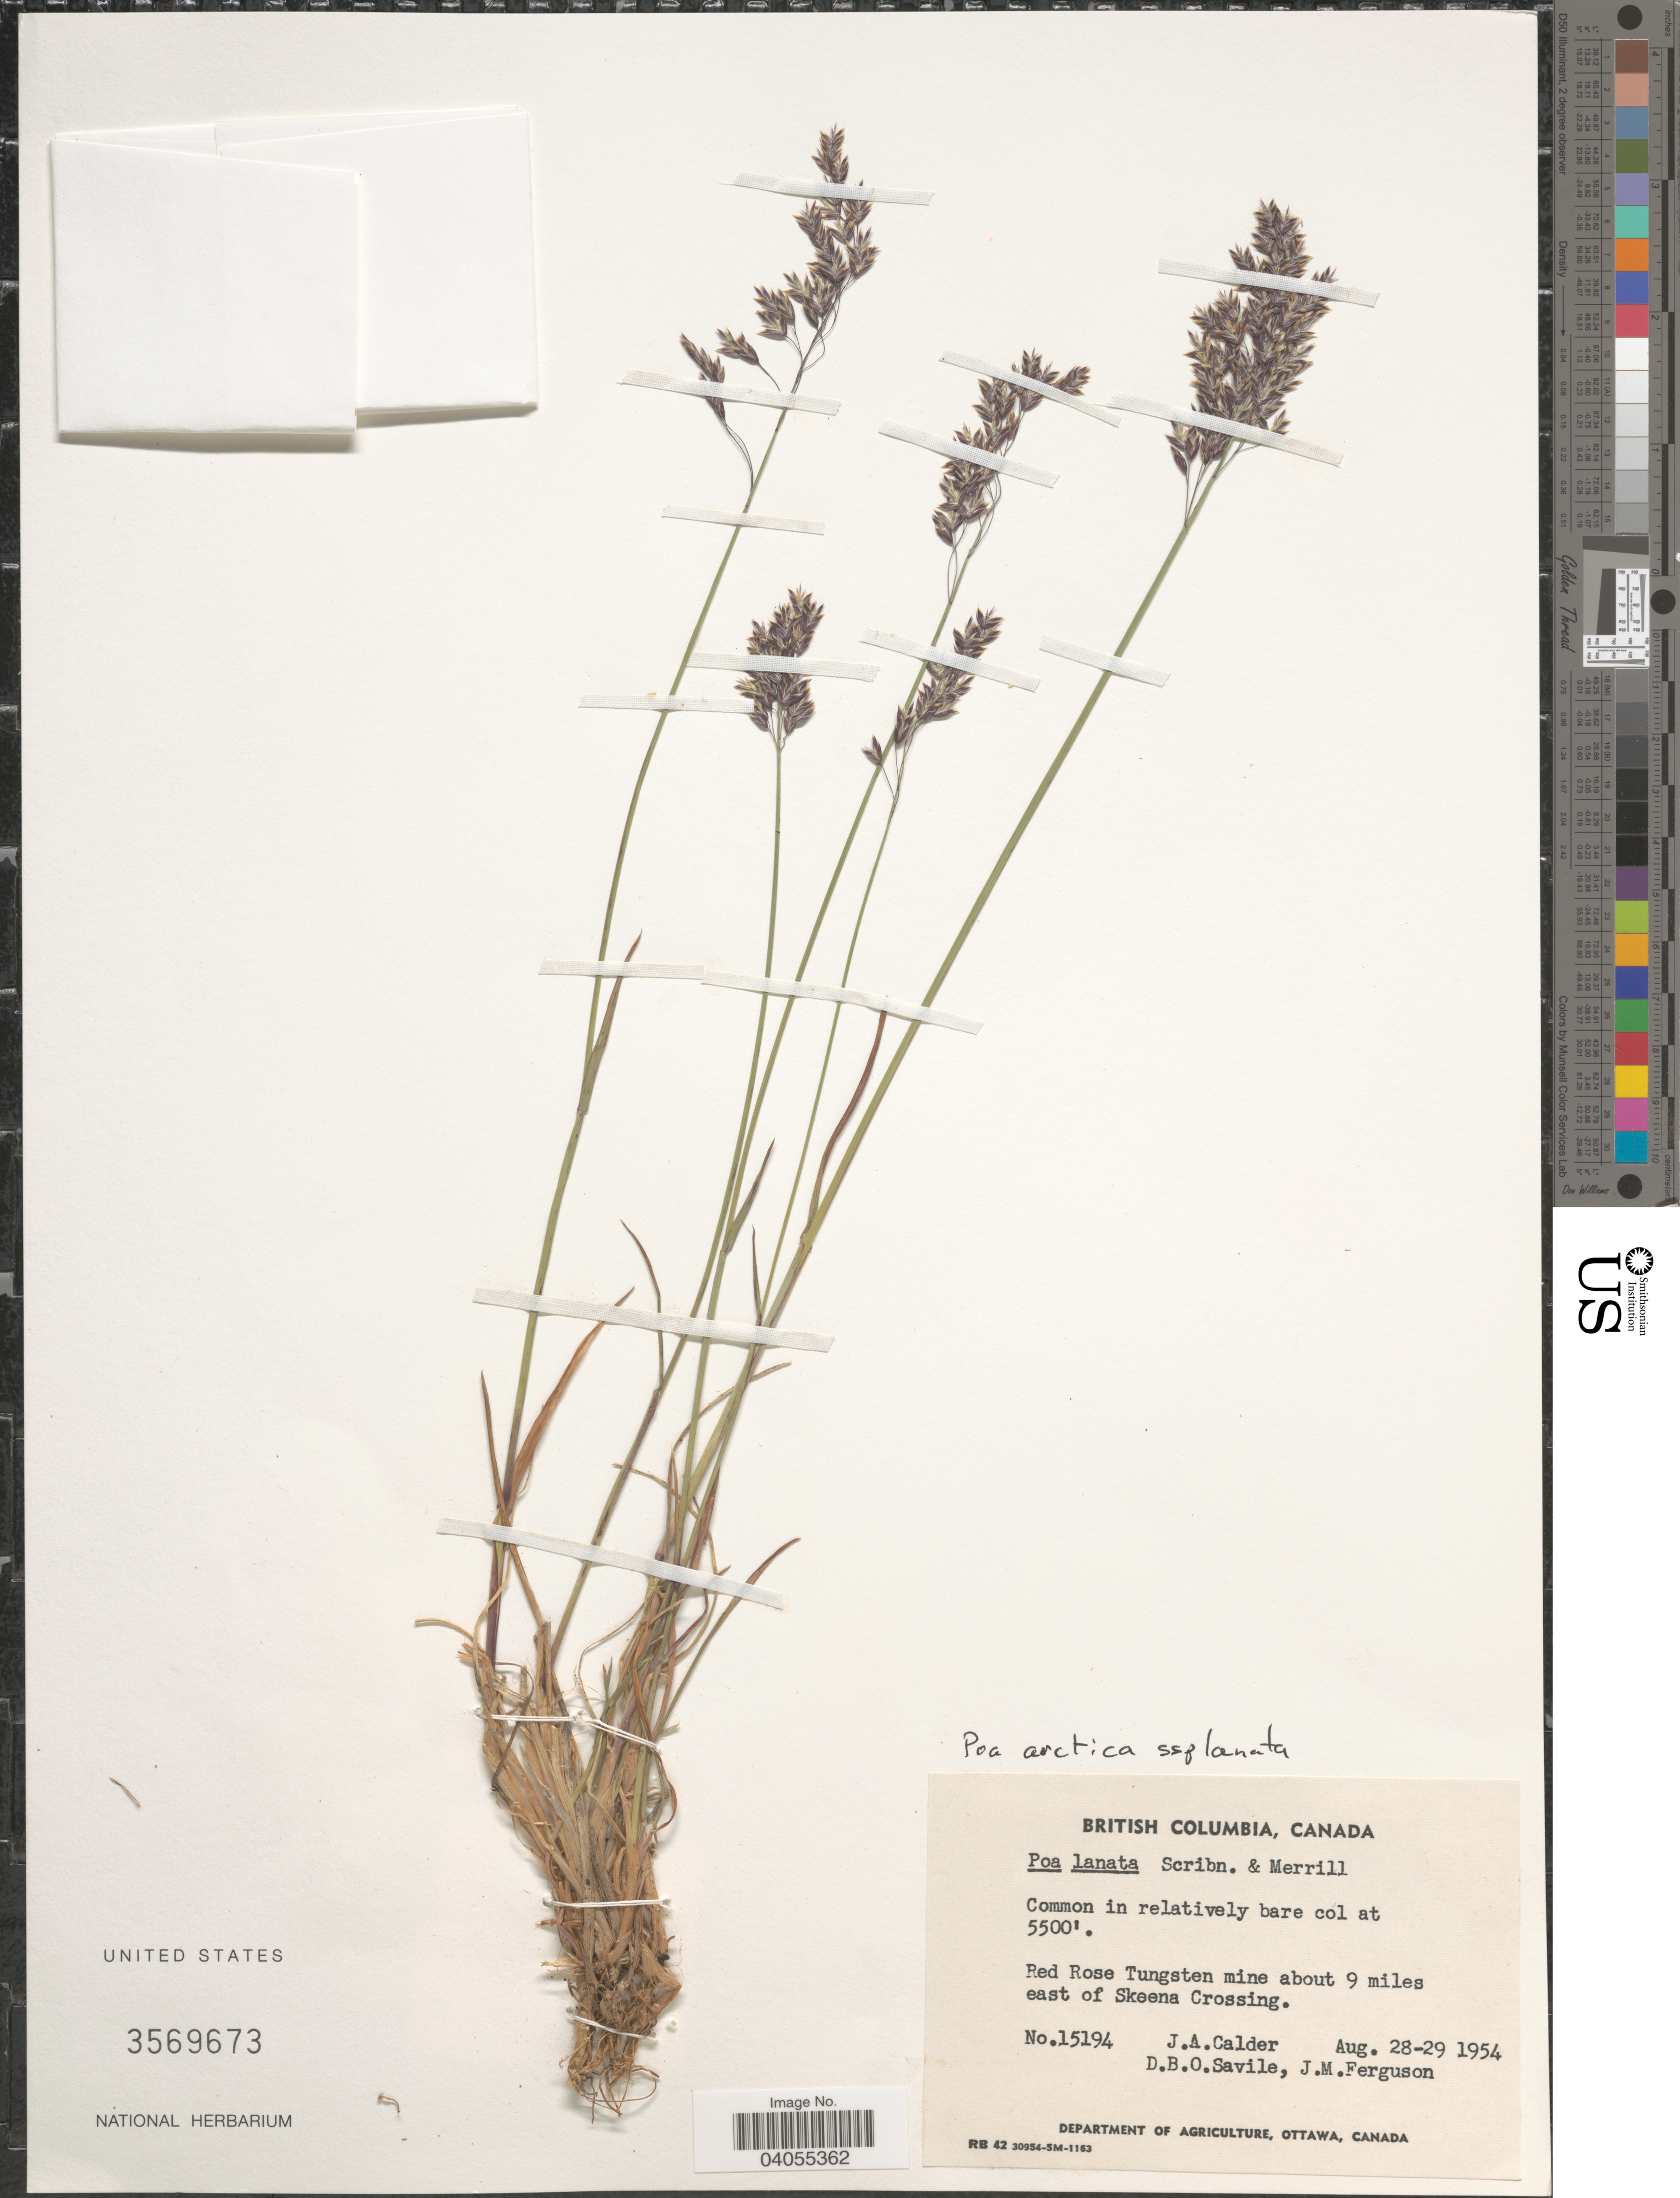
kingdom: Plantae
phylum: Tracheophyta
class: Liliopsida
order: Poales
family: Poaceae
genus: Poa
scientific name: Poa arctica subsp. lanata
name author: (Scribn. & Merr.) Soreng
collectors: J. A. Calder, D. Savile & J. M. Ferguson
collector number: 15194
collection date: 1954-08-28/1954-08-29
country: Canada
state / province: British Columbia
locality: Red Rose Tungsten mine about 9 miles east of Skeena Crossing.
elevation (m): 1676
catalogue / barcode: US 3569673